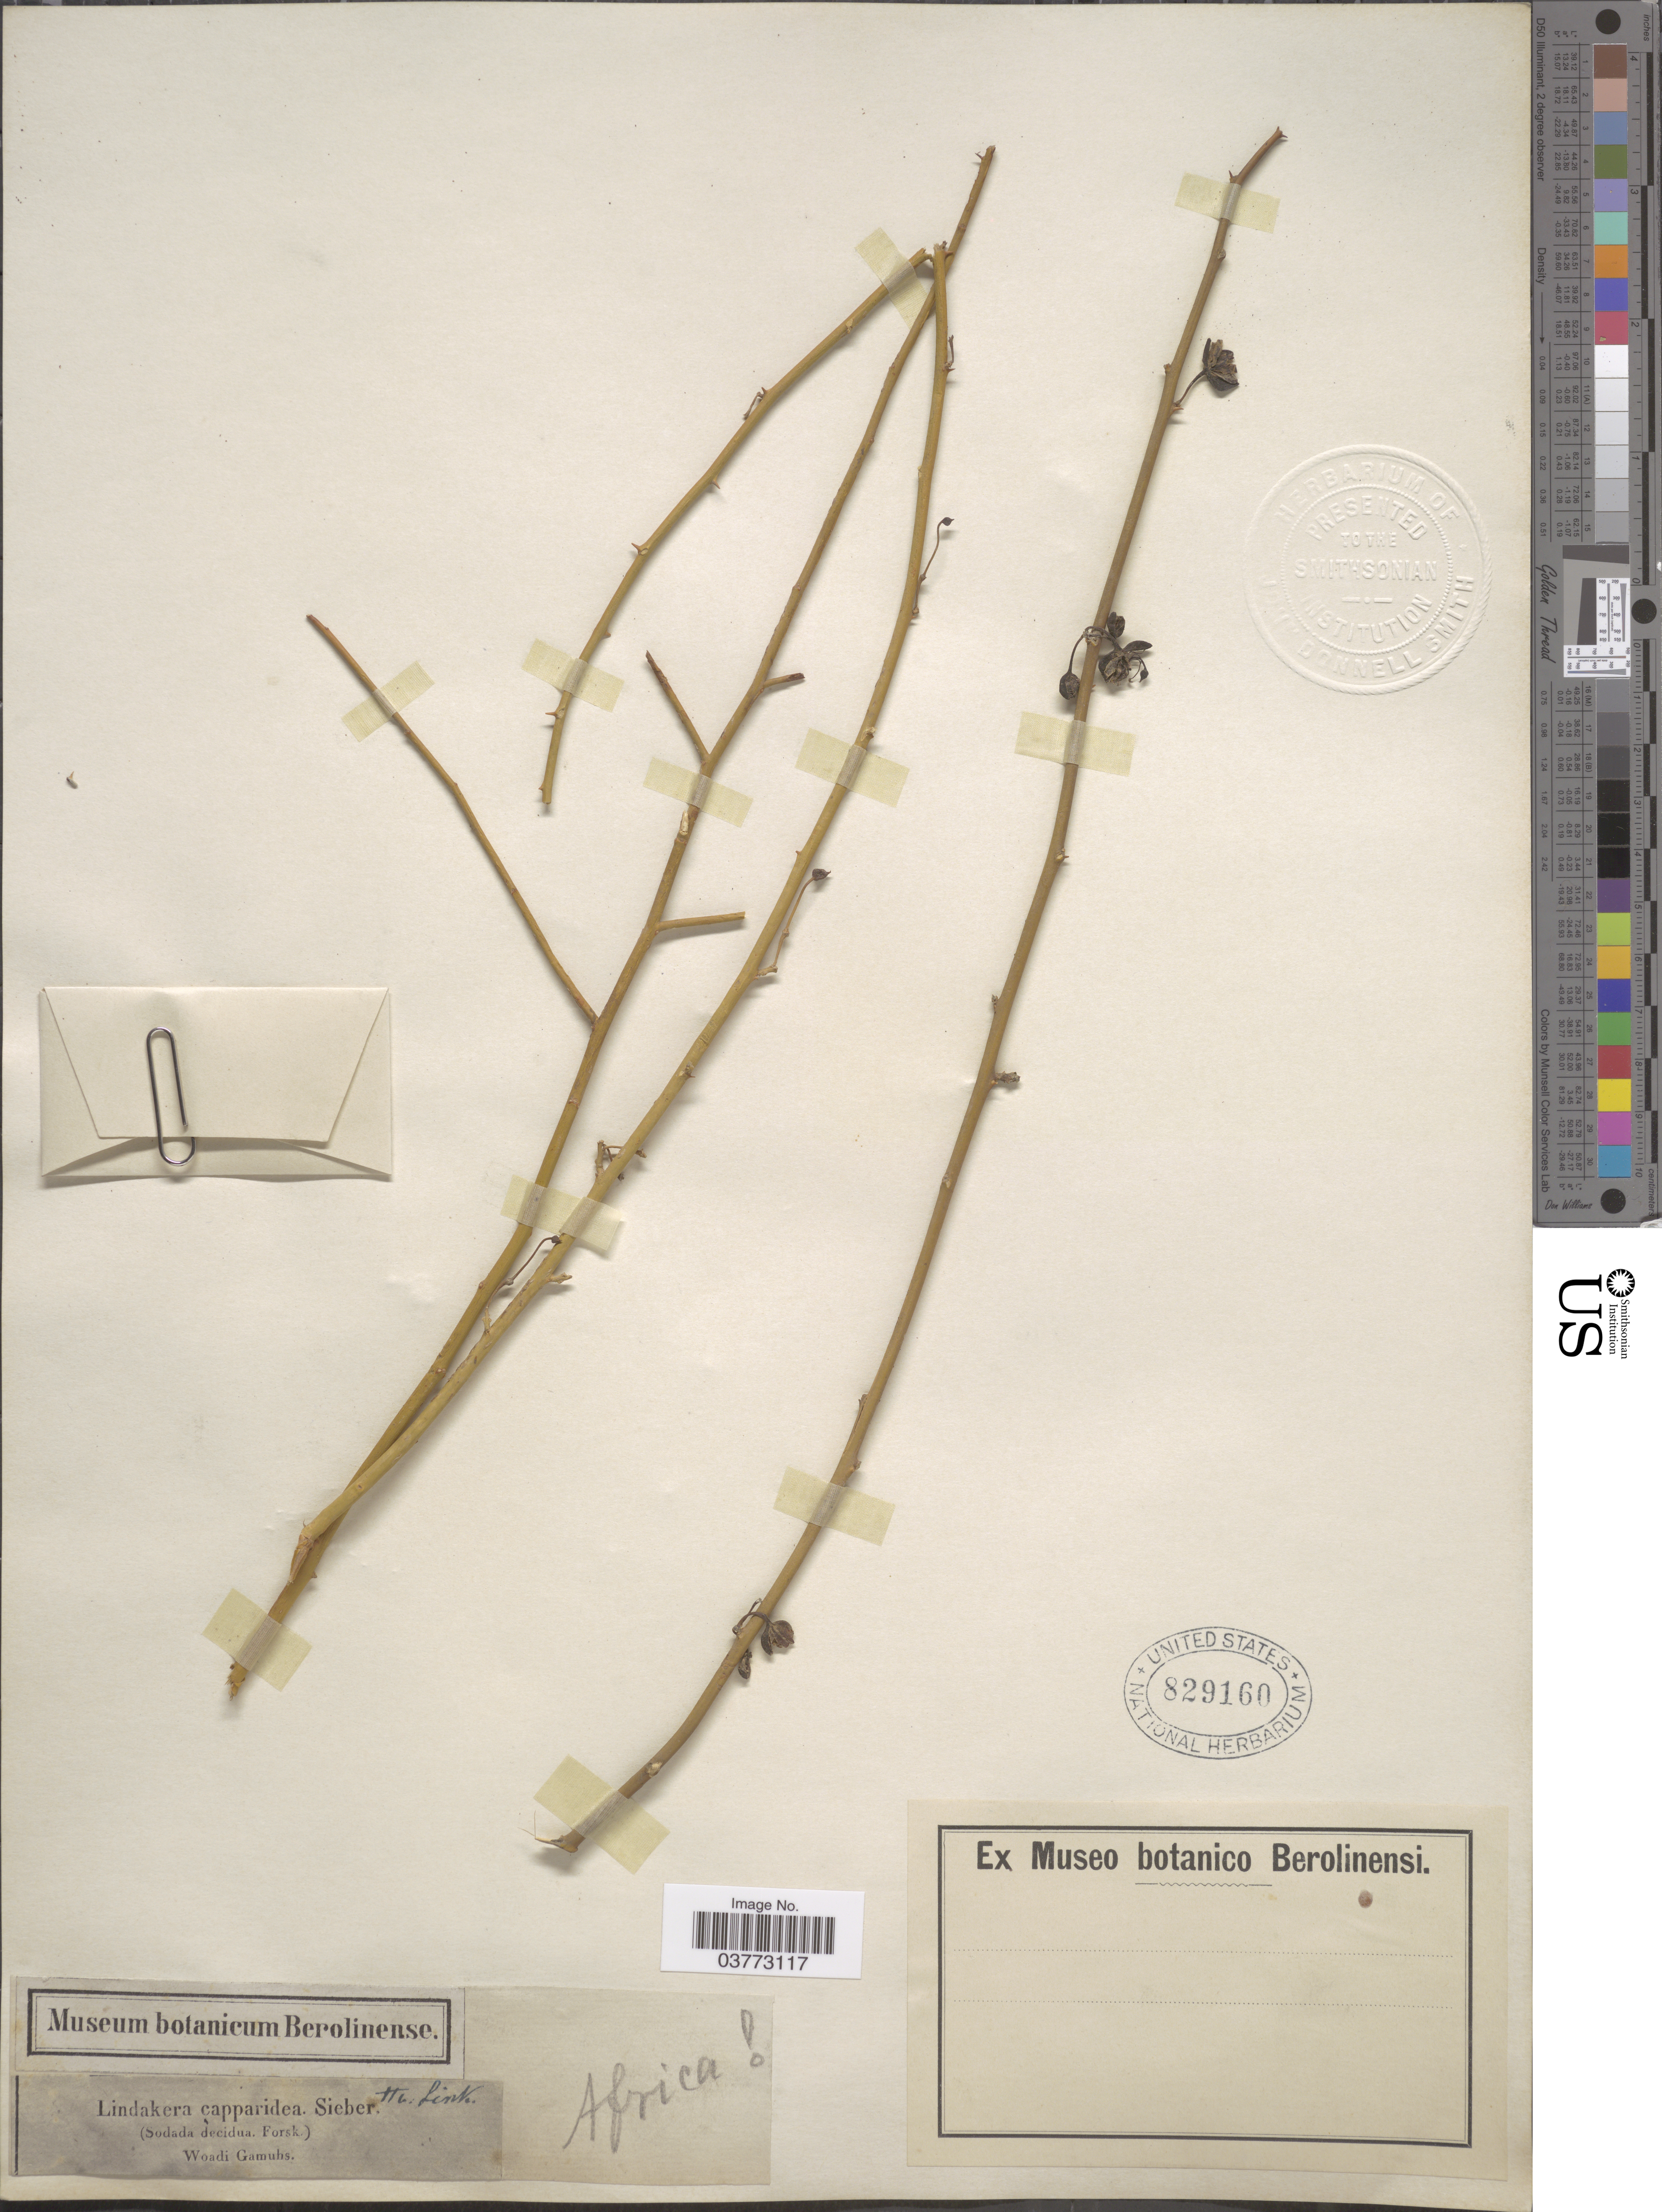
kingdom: Plantae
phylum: Tracheophyta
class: Magnoliopsida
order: Brassicales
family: Capparaceae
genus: Capparis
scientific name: Capparis decidua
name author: (Forssk.) Edgew.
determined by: Strong, Mark T., (BOT), Smithsonian Institution - National Museum of Natural History (UNITED STATES)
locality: Africa. Woadi Gamuhs [unsure placement]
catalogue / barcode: US 829160